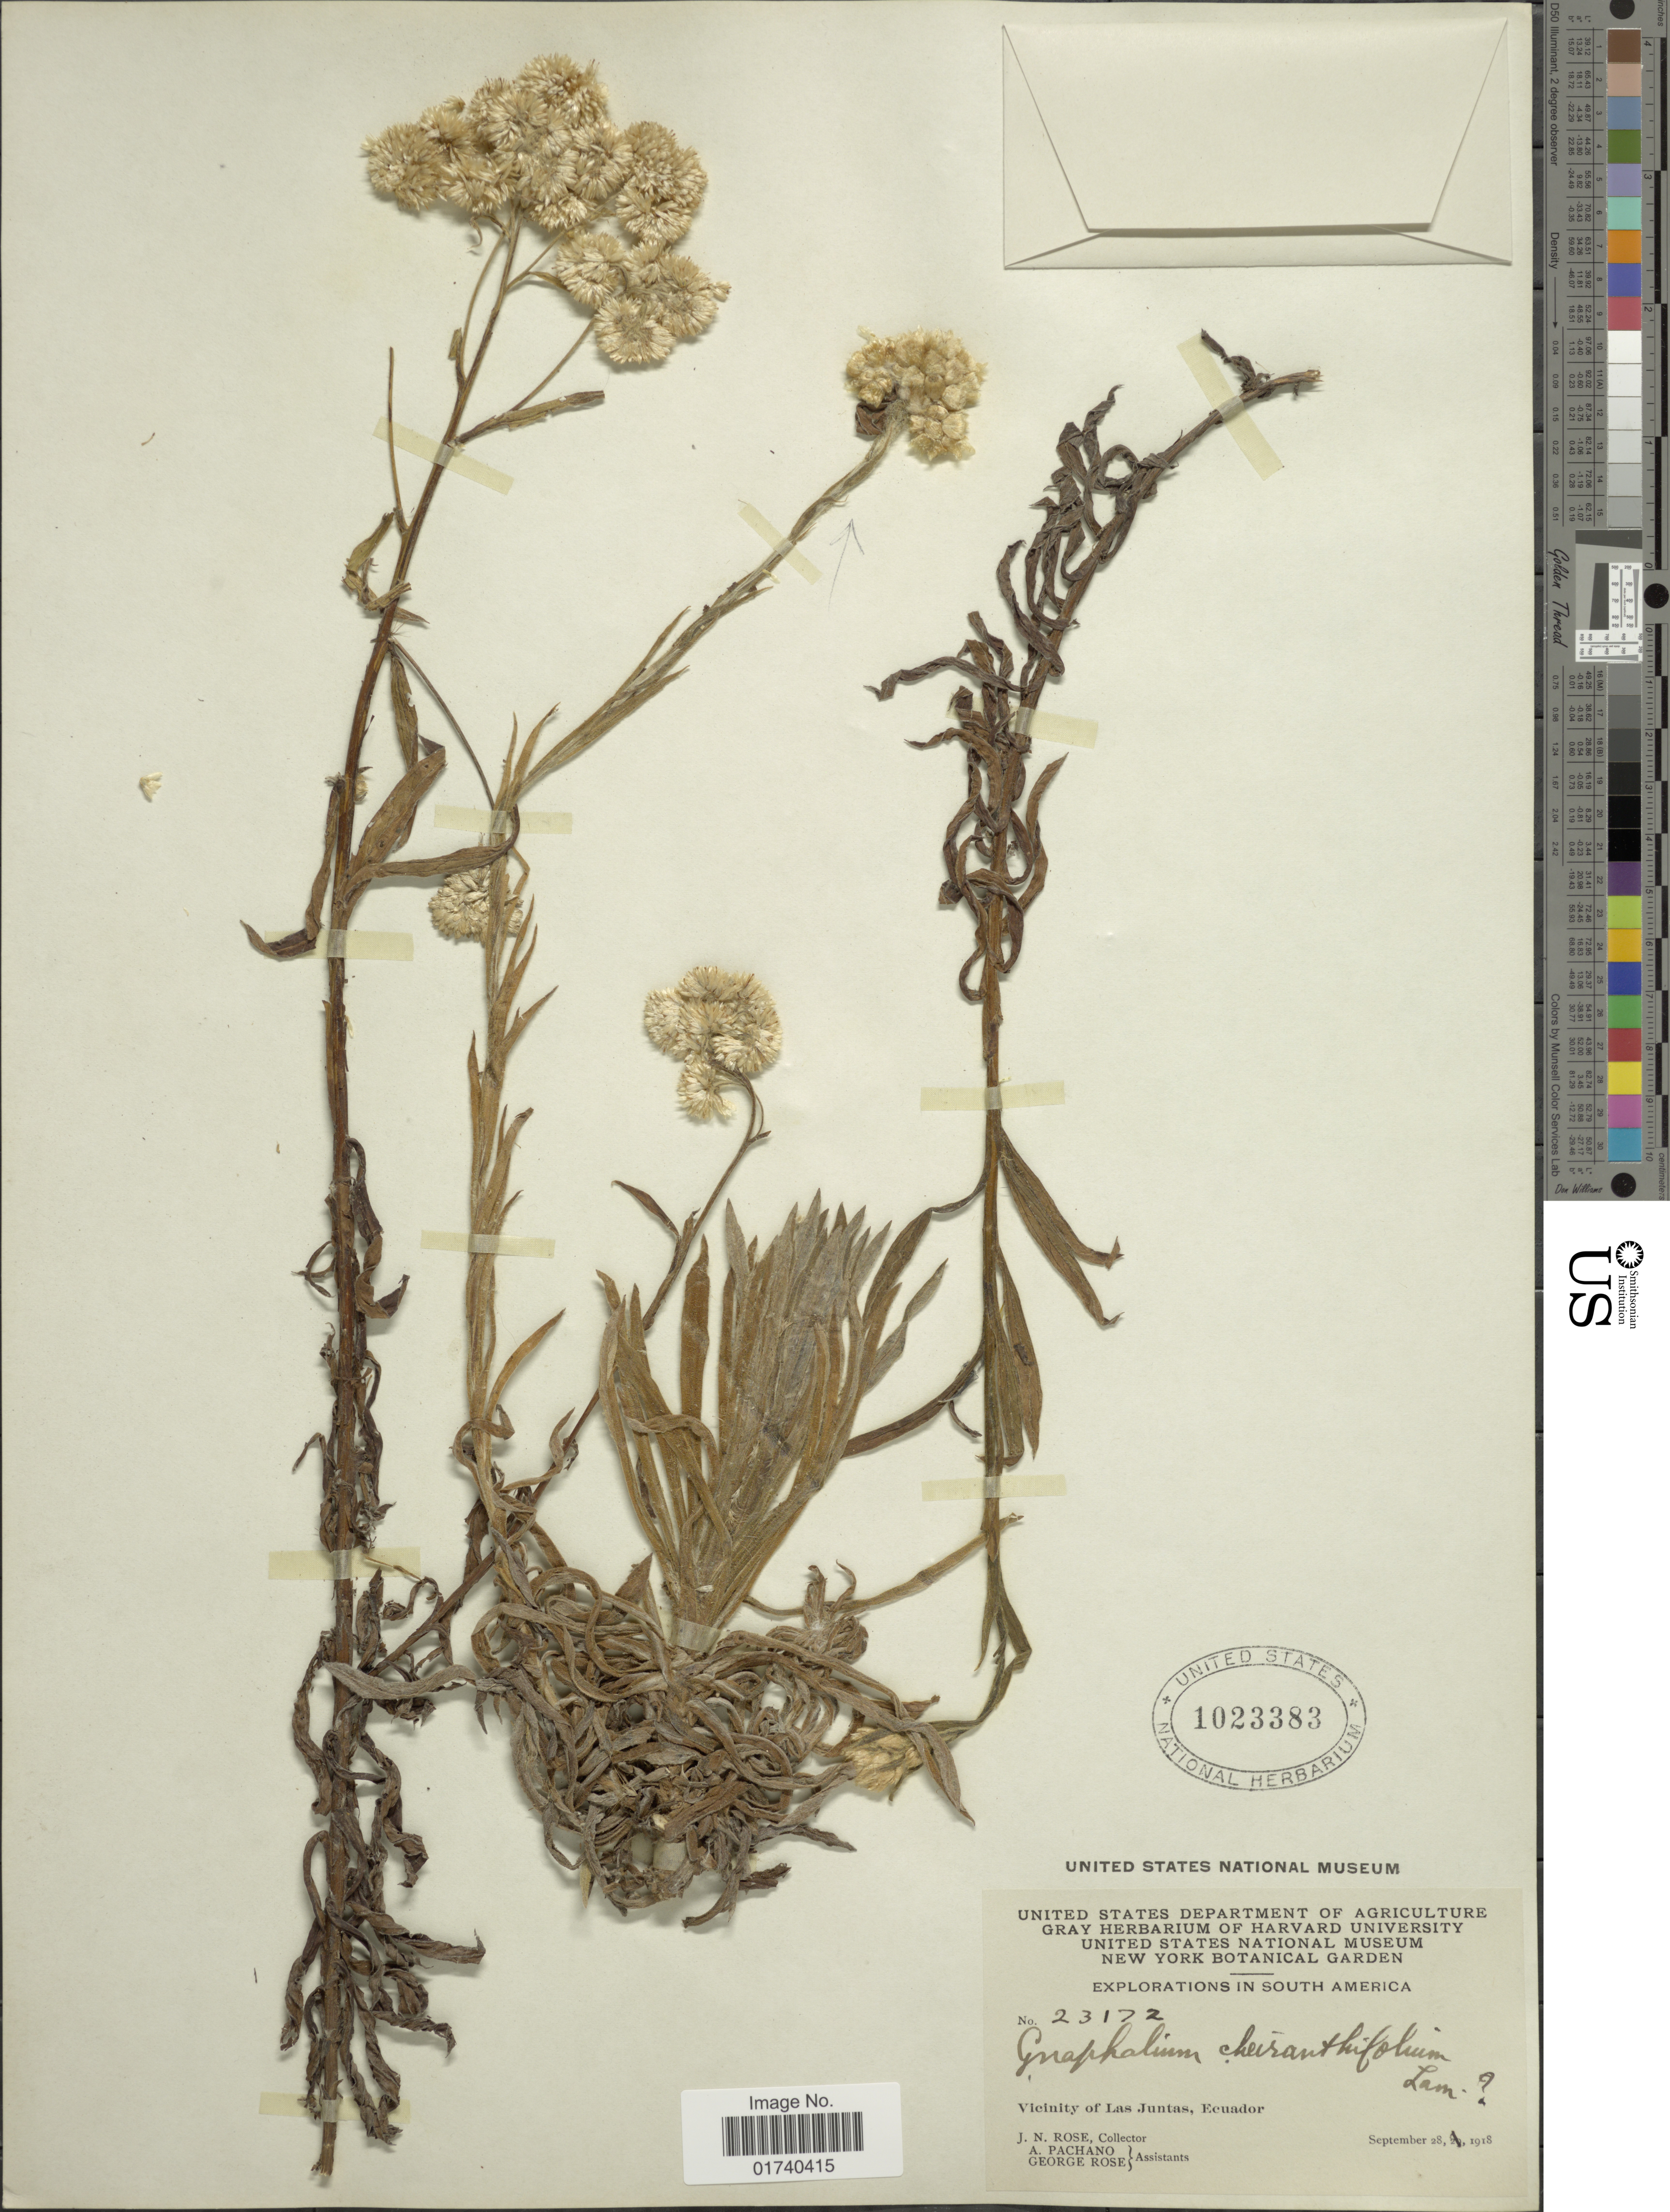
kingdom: Plantae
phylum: Tracheophyta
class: Magnoliopsida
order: Asterales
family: Asteraceae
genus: Pseudognaphalium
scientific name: Pseudognaphalium cheiranthifolium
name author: (Lam.) Hilliard & B.L. Burtt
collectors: J. N. Rose, A. Pachano & G. Rose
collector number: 23172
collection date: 1918-09-28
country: Ecuador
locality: Vicinity of Las Juntas, Ecuador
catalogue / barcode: US 1023383